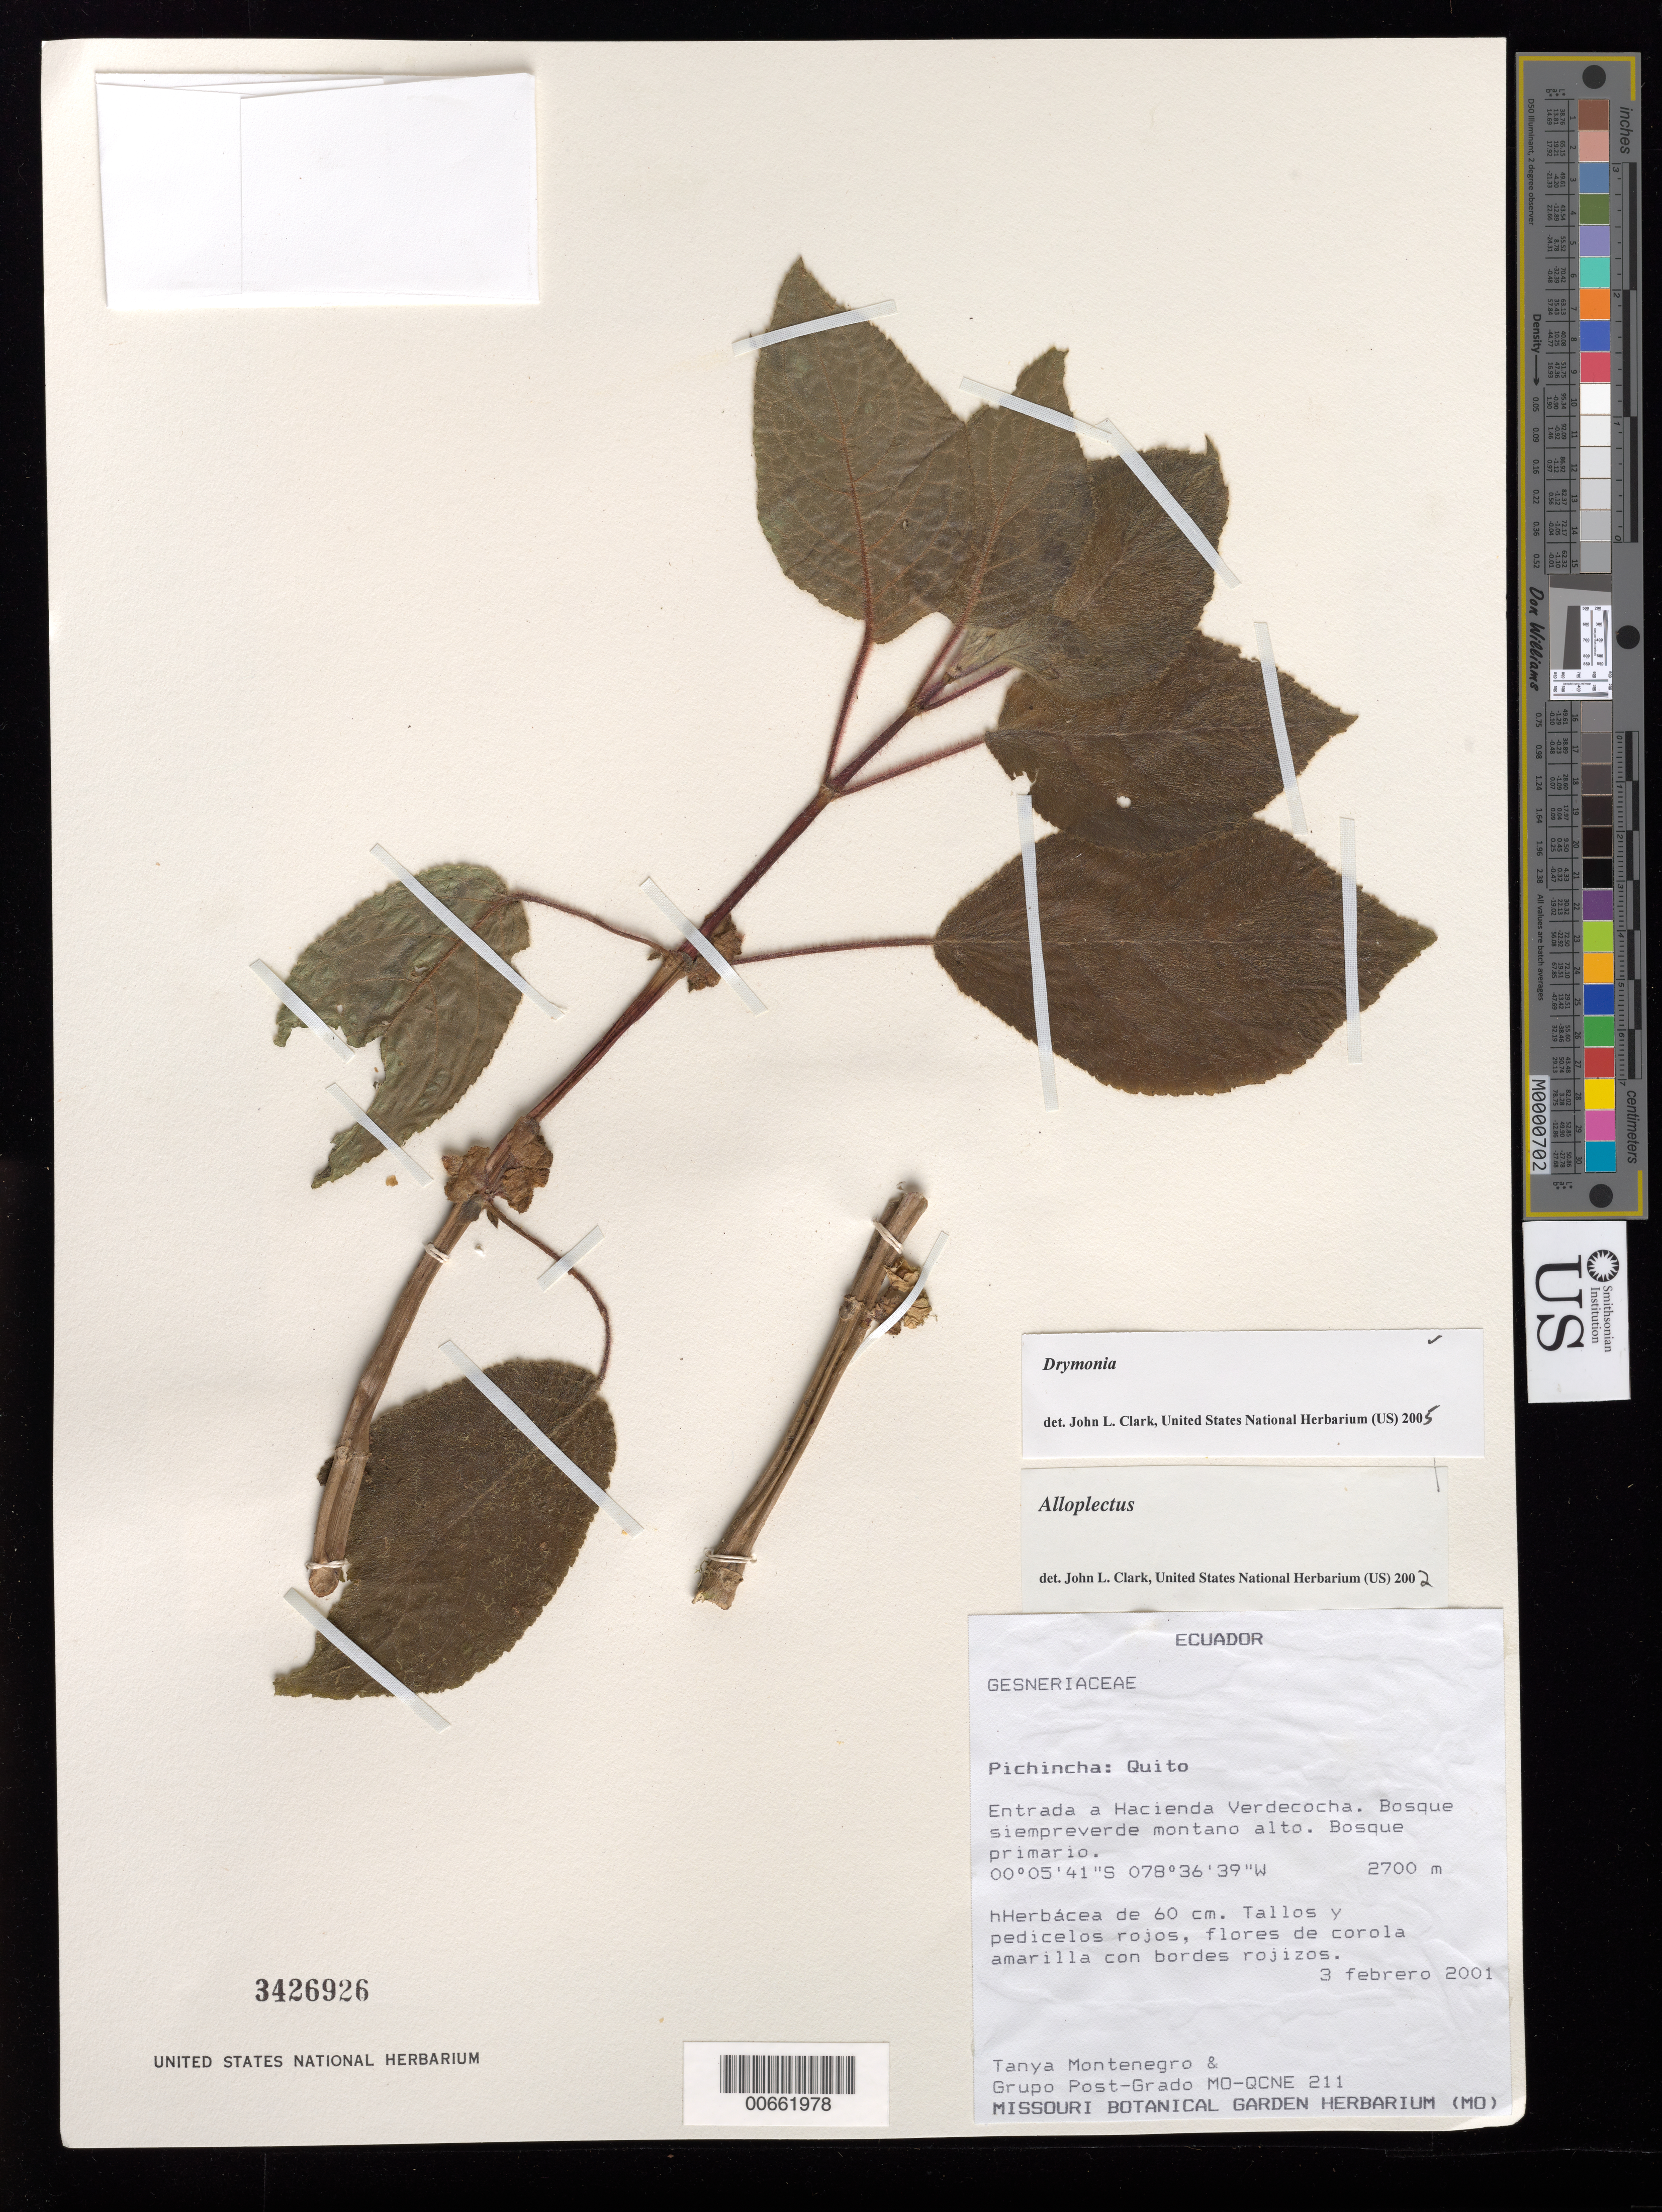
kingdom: Plantae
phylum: Tracheophyta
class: Magnoliopsida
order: Lamiales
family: Gesneriaceae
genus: Alloplectus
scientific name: Alloplectus sp.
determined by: Clark, J. L., (SEL), The Marie Selby Botanical Garden (UNITED STATES)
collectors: T. Montenegro & Grupo Post-Grado MO-QCNE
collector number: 211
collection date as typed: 03 Feb 2001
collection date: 2001-02-03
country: Ecuador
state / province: Pichincha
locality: Quito, entrada a Hacienda Verdecocha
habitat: Bosque siempreverde montano alto, bosque primario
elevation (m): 2700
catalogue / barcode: US 3426926